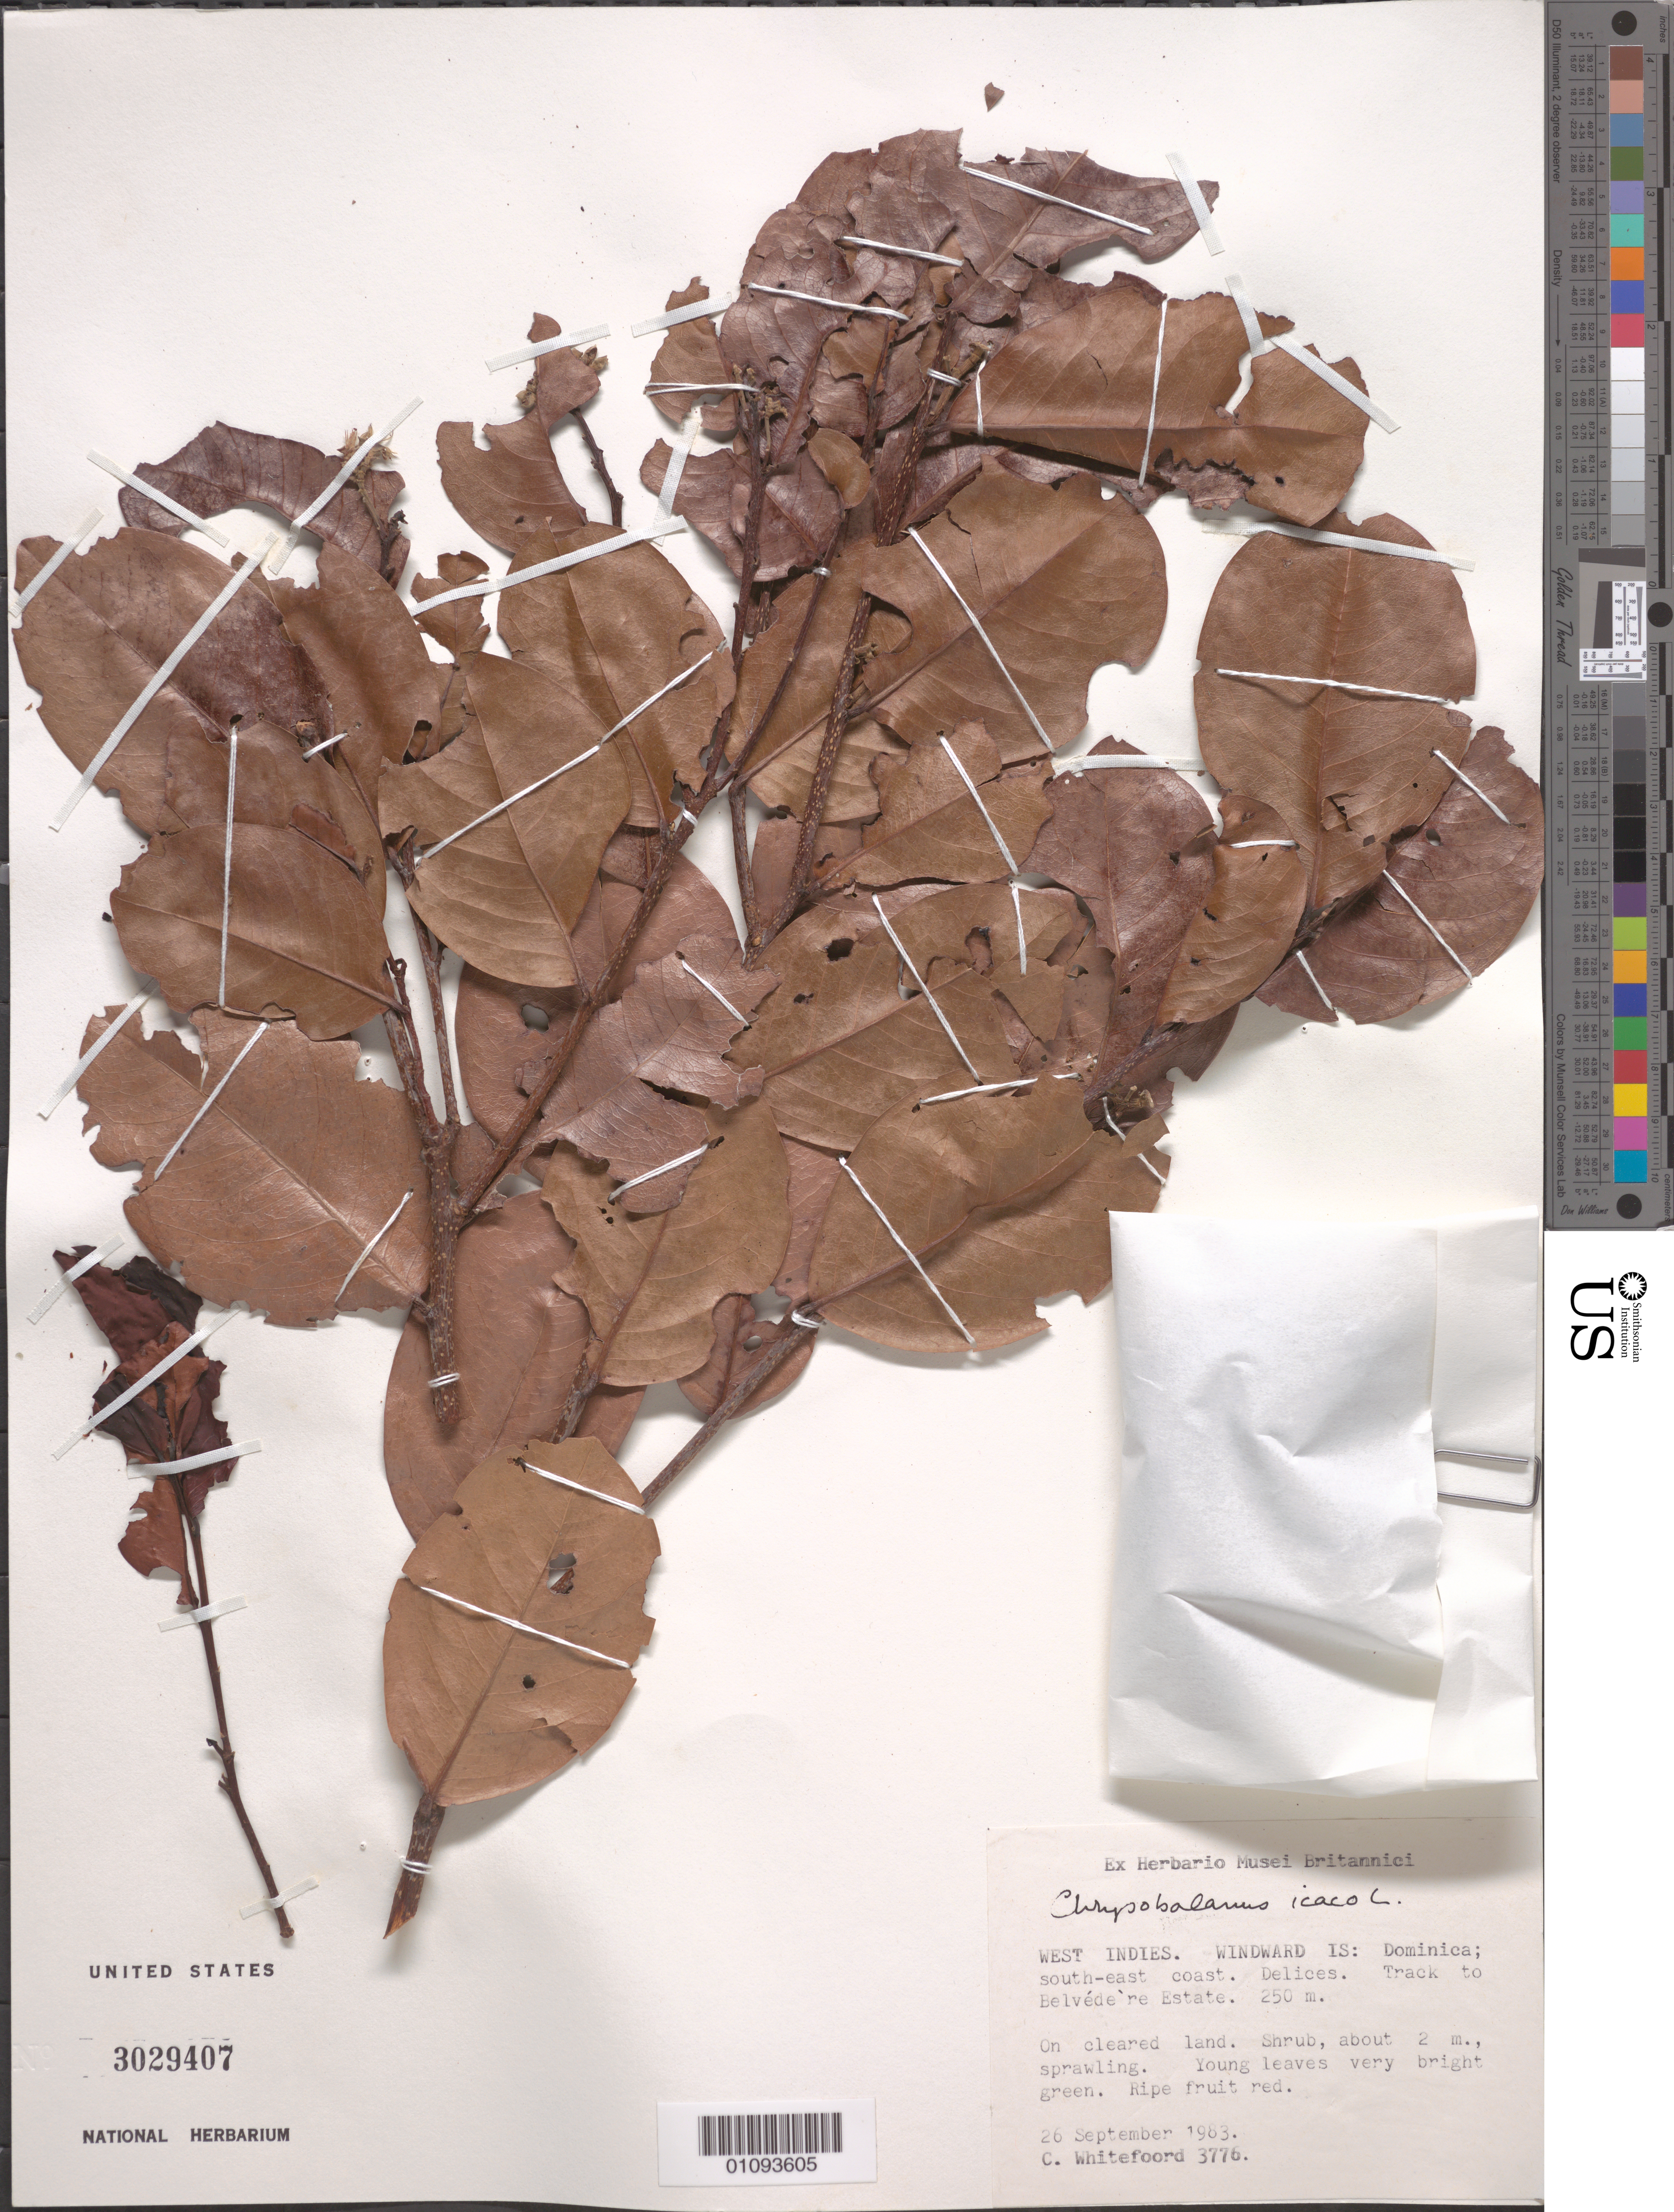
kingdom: Plantae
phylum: Tracheophyta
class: Magnoliopsida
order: Malpighiales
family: Chrysobalanaceae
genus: Chrysobalanus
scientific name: Chrysobalanus icaco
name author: L.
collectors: C. Whitefoord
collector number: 3776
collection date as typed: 26 Sep 1983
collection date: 1983-09-26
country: Dominica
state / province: St. Patrick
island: Dominica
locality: South-East Coast. Delices. Track to Belveder Estate - On cleared land.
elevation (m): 250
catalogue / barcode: US 3029407